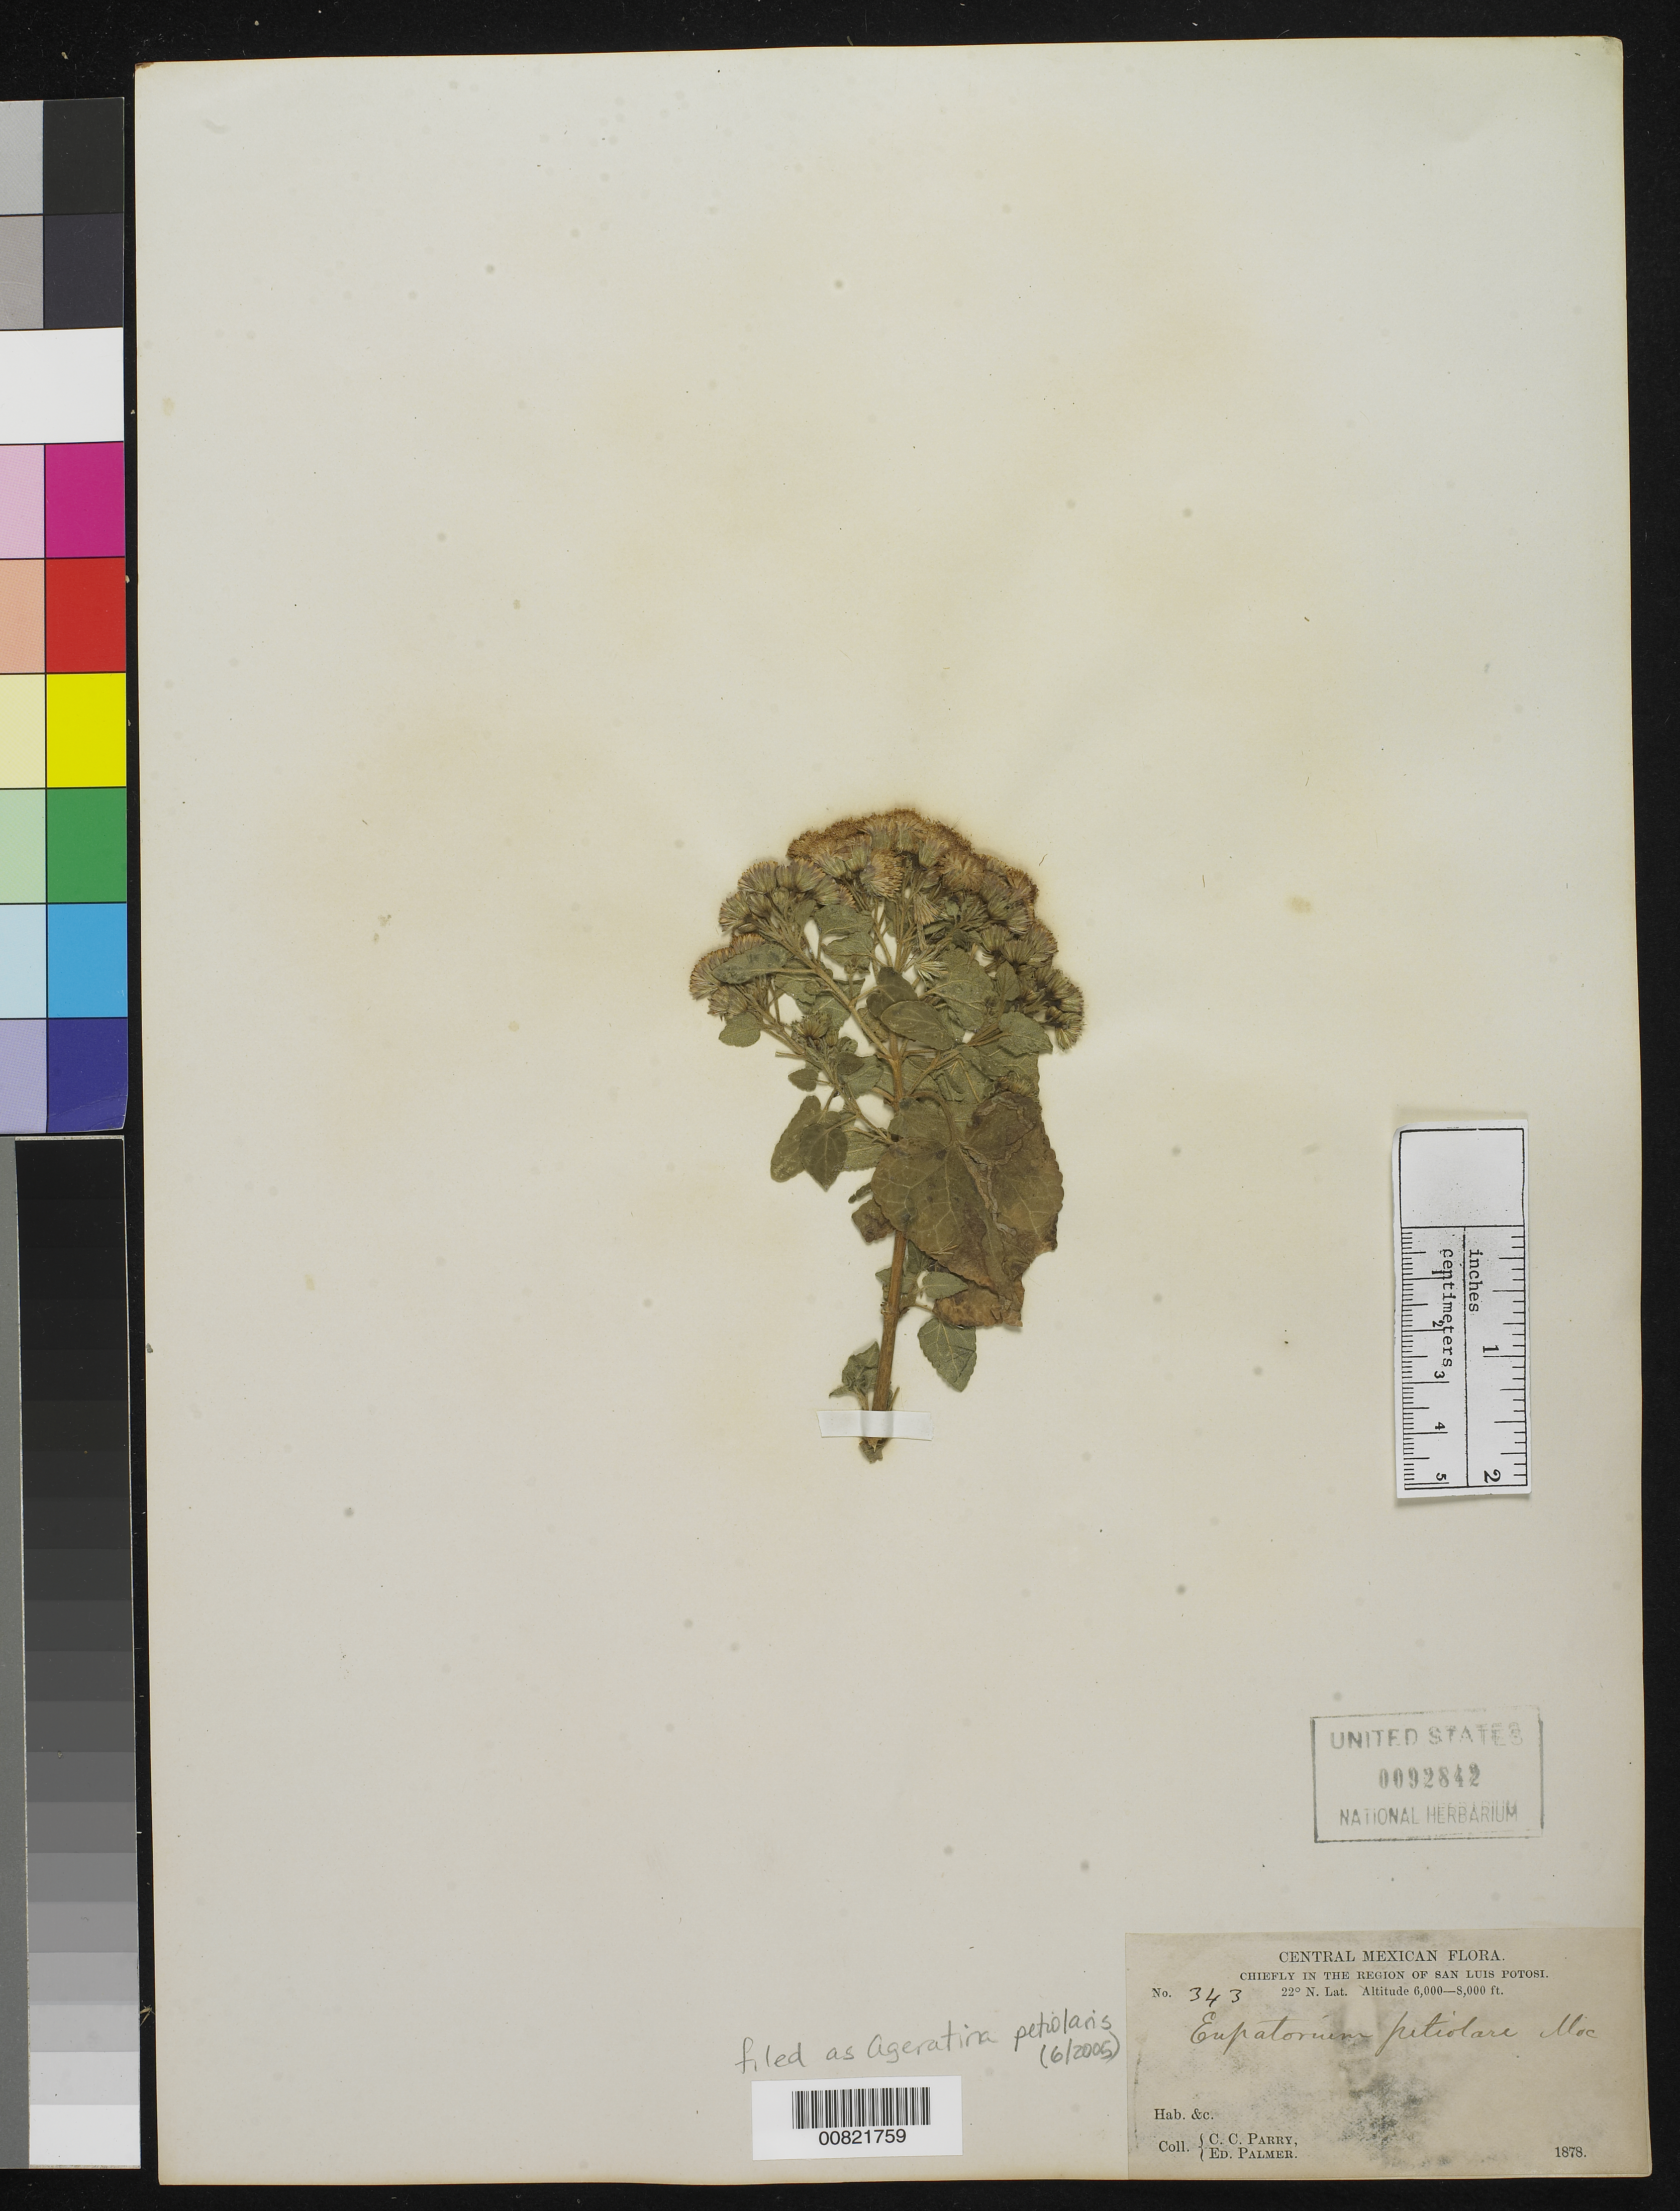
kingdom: Plantae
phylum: Tracheophyta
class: Magnoliopsida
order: Asterales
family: Asteraceae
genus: Ageratina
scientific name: Ageratina petiolaris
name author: (Moc. & Sessé ex DC.) R.M. King & H. Rob.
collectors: C. C. Parry & E. Palmer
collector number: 343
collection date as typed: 1878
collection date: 1878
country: Mexico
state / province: San Luis Potosí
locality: Chiefly in the region of San Luis Potosí.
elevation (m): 1829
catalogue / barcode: US 92842